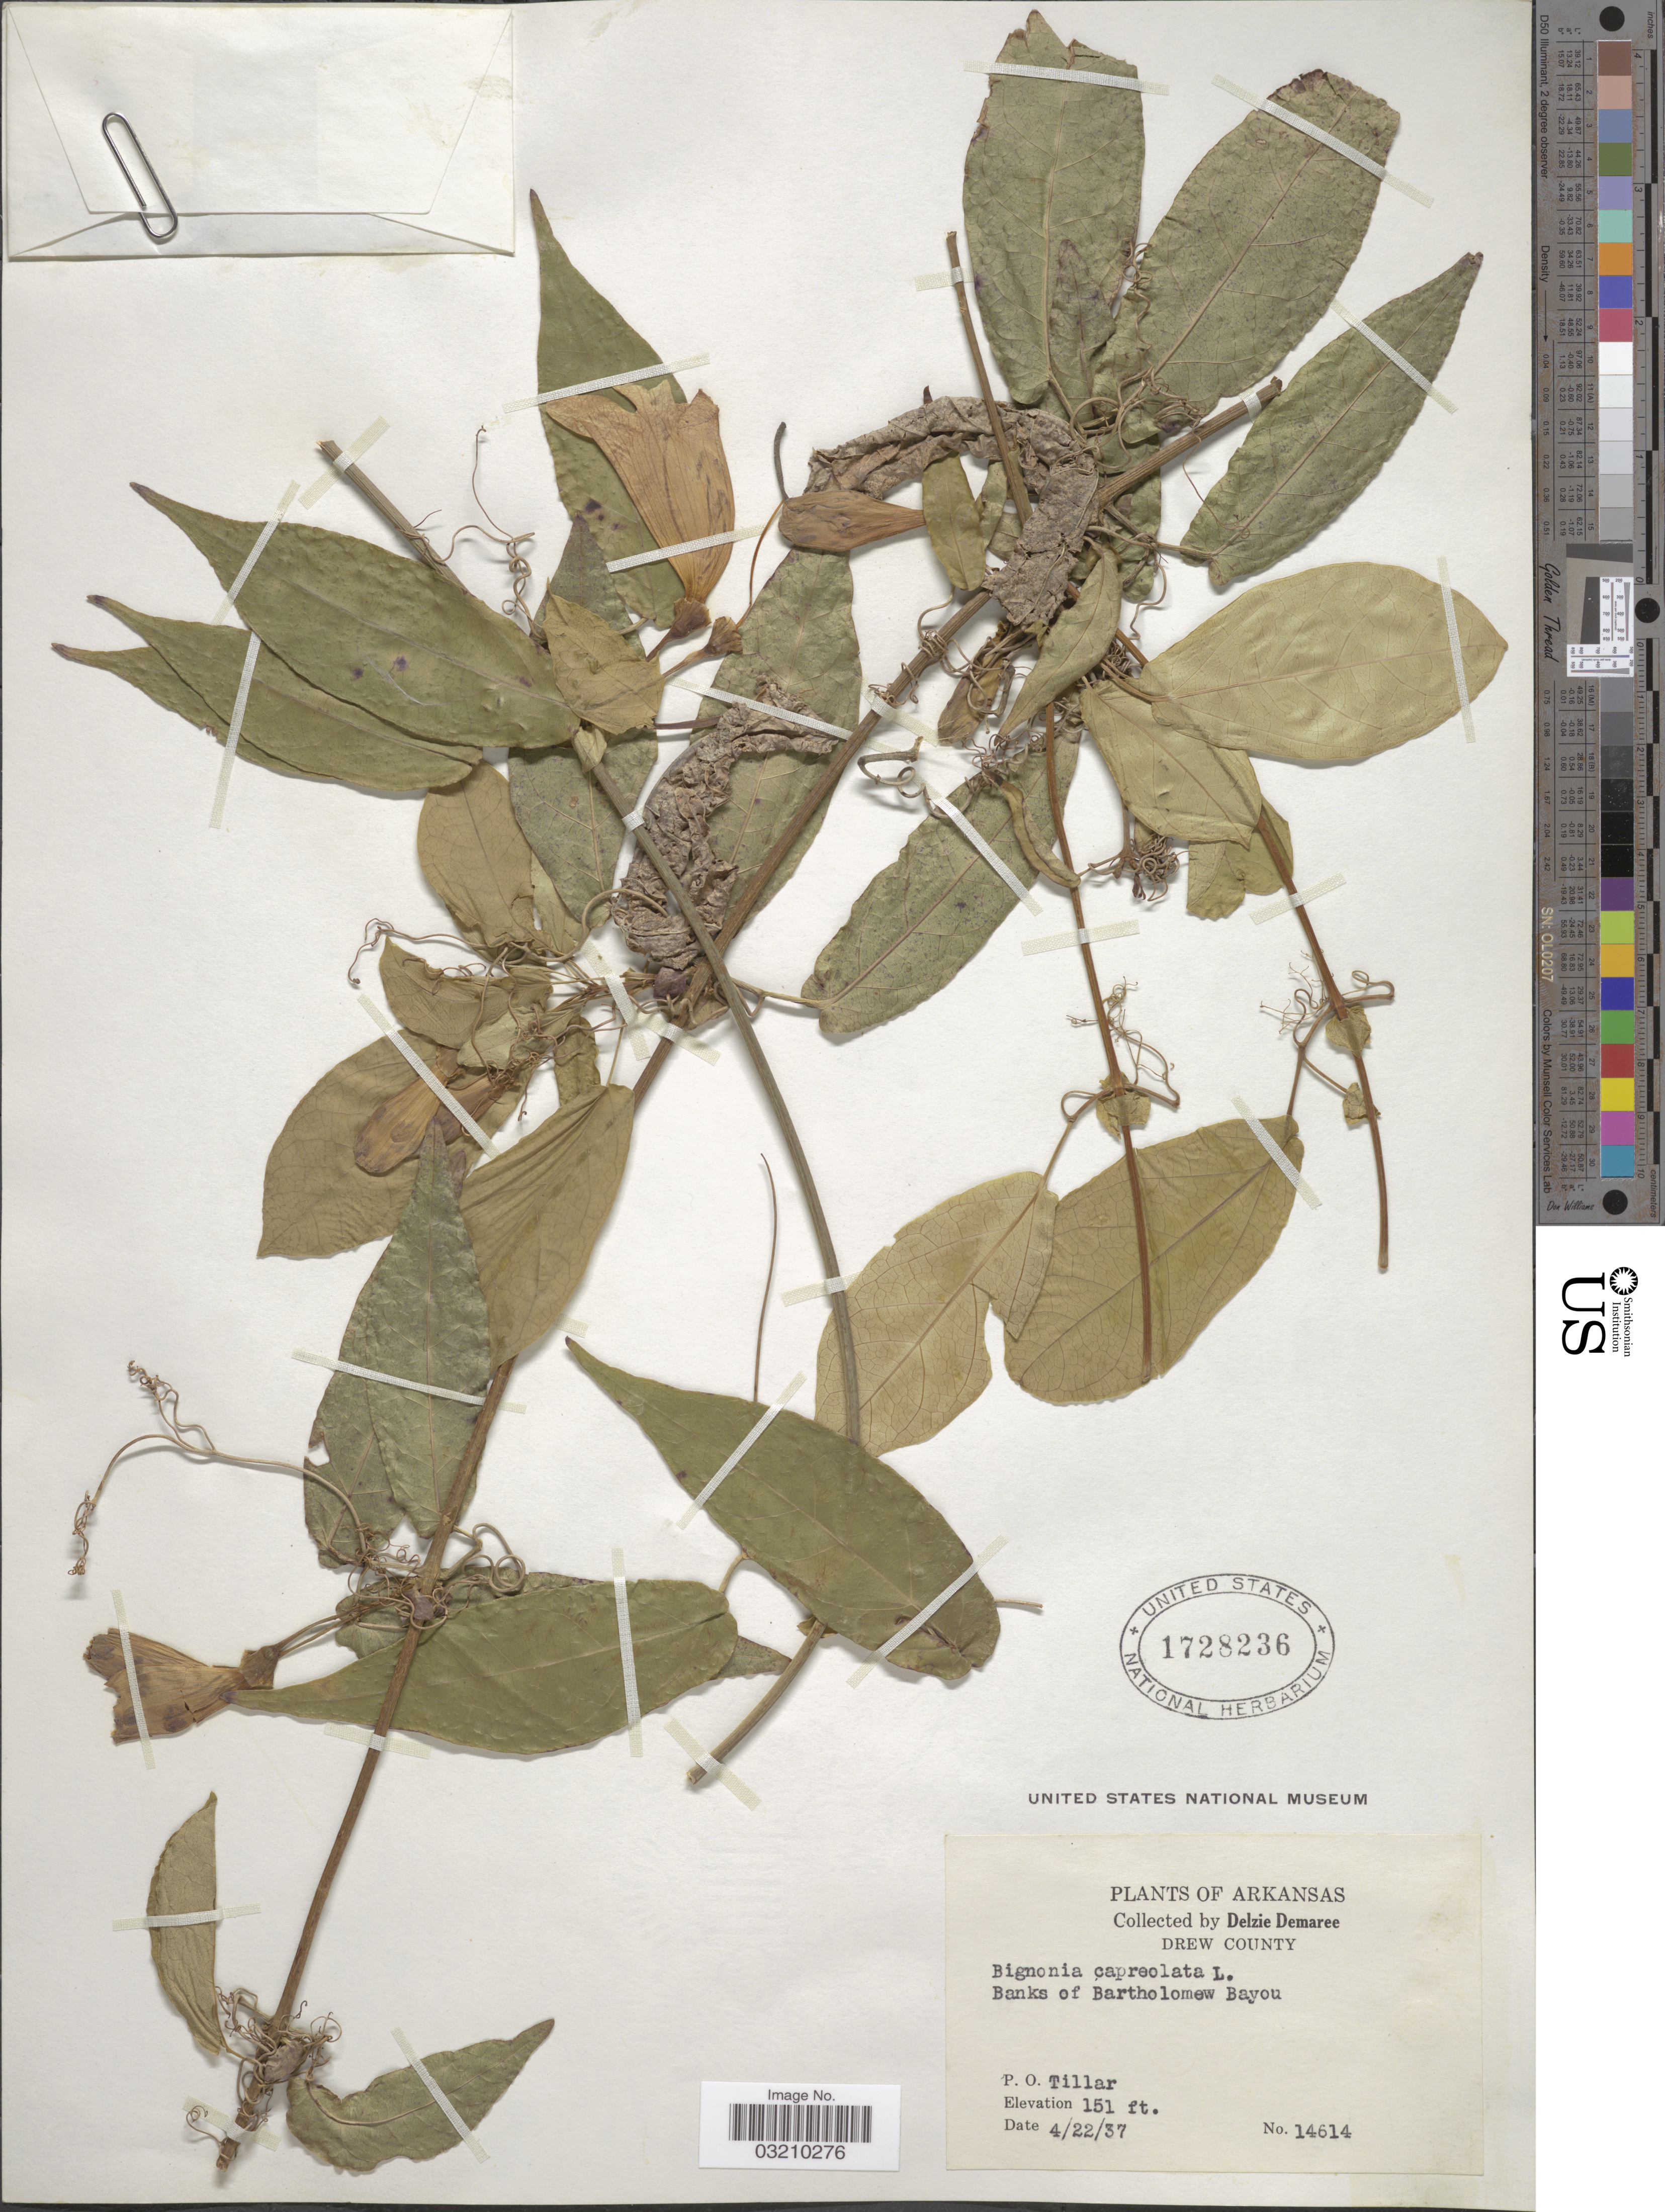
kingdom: Plantae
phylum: Tracheophyta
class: Magnoliopsida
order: Lamiales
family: Bignoniaceae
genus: Bignonia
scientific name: Bignonia capreolata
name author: L.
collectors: D. Damaree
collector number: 14614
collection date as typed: Transcribed d/m/y: 22/4/37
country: United States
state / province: Arkansas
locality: Drew County. Banks of Bartholomew Bayou. P. O. Tillar.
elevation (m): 46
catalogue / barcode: US 1728236